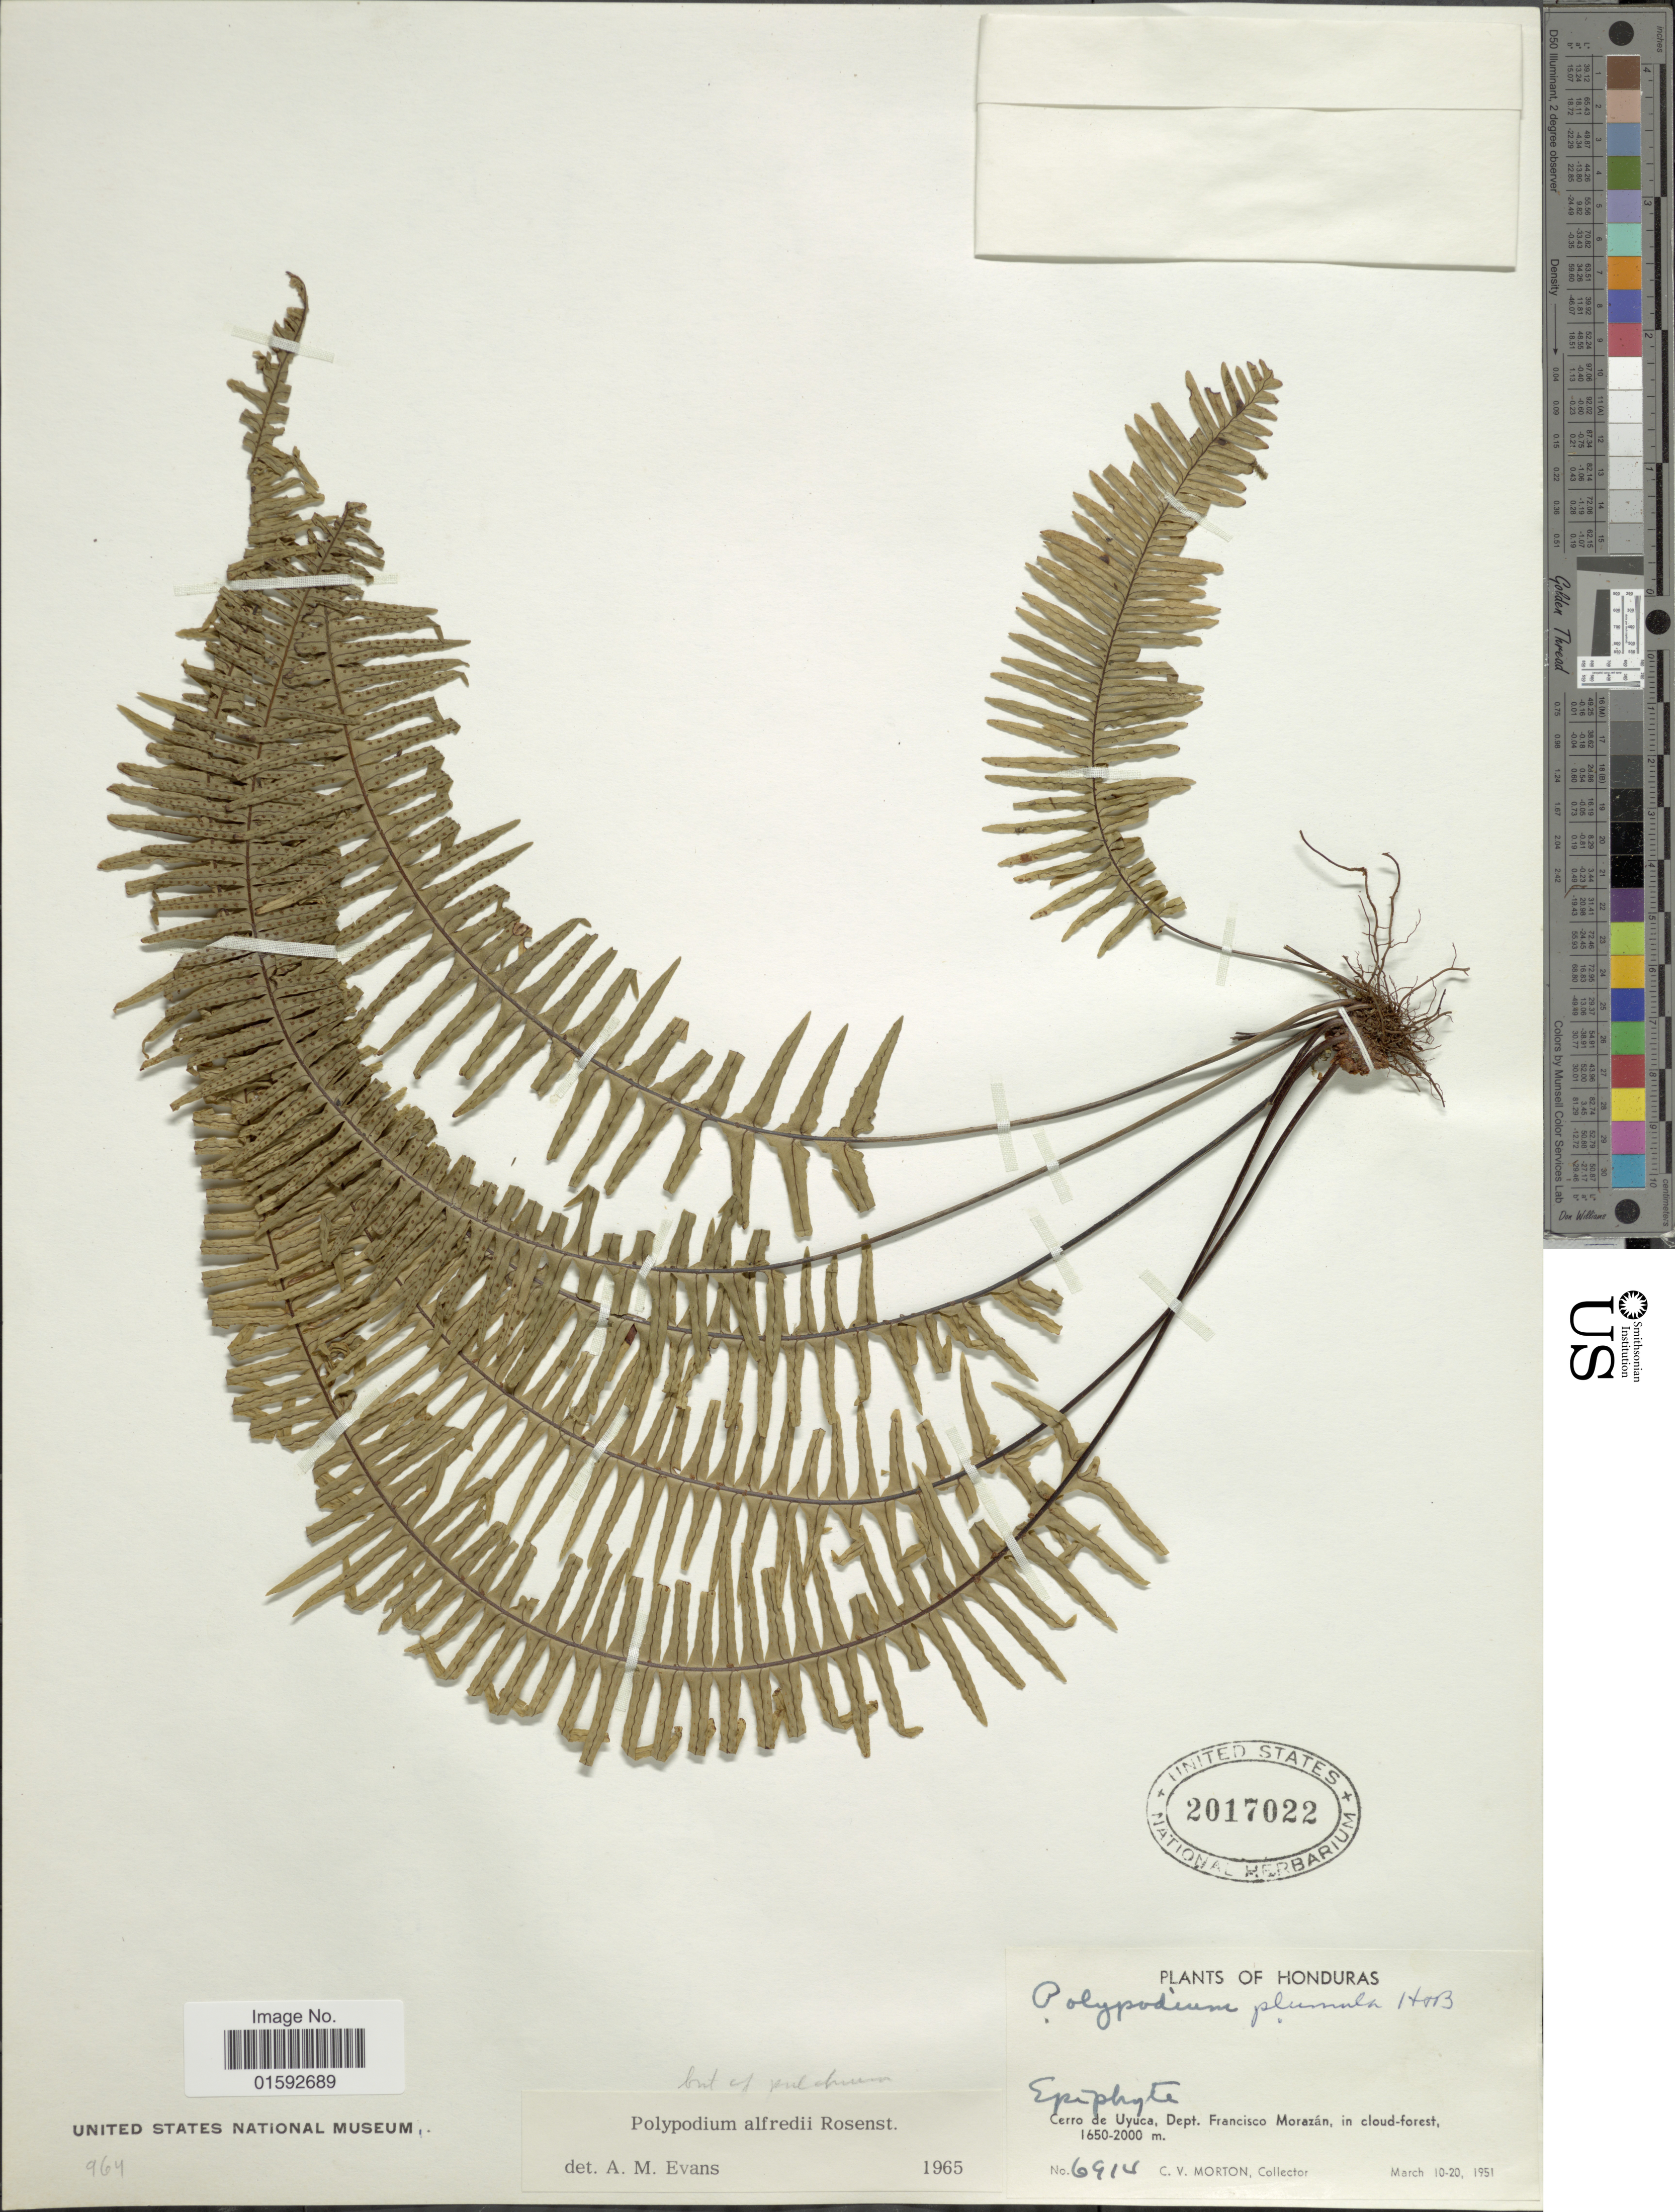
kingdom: Plantae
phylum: Tracheophyta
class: Polypodiopsida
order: Polypodiales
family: Polypodiaceae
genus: Pecluma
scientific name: Pecluma alfredii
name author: (Rosenst.) M.G. Price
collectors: C. V. Morton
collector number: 6914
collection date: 1951-03-10/1951-03-20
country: Honduras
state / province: Fco. Morazán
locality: Cerro de Uyuca, in cloud-forest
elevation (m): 1650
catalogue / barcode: US 2017022